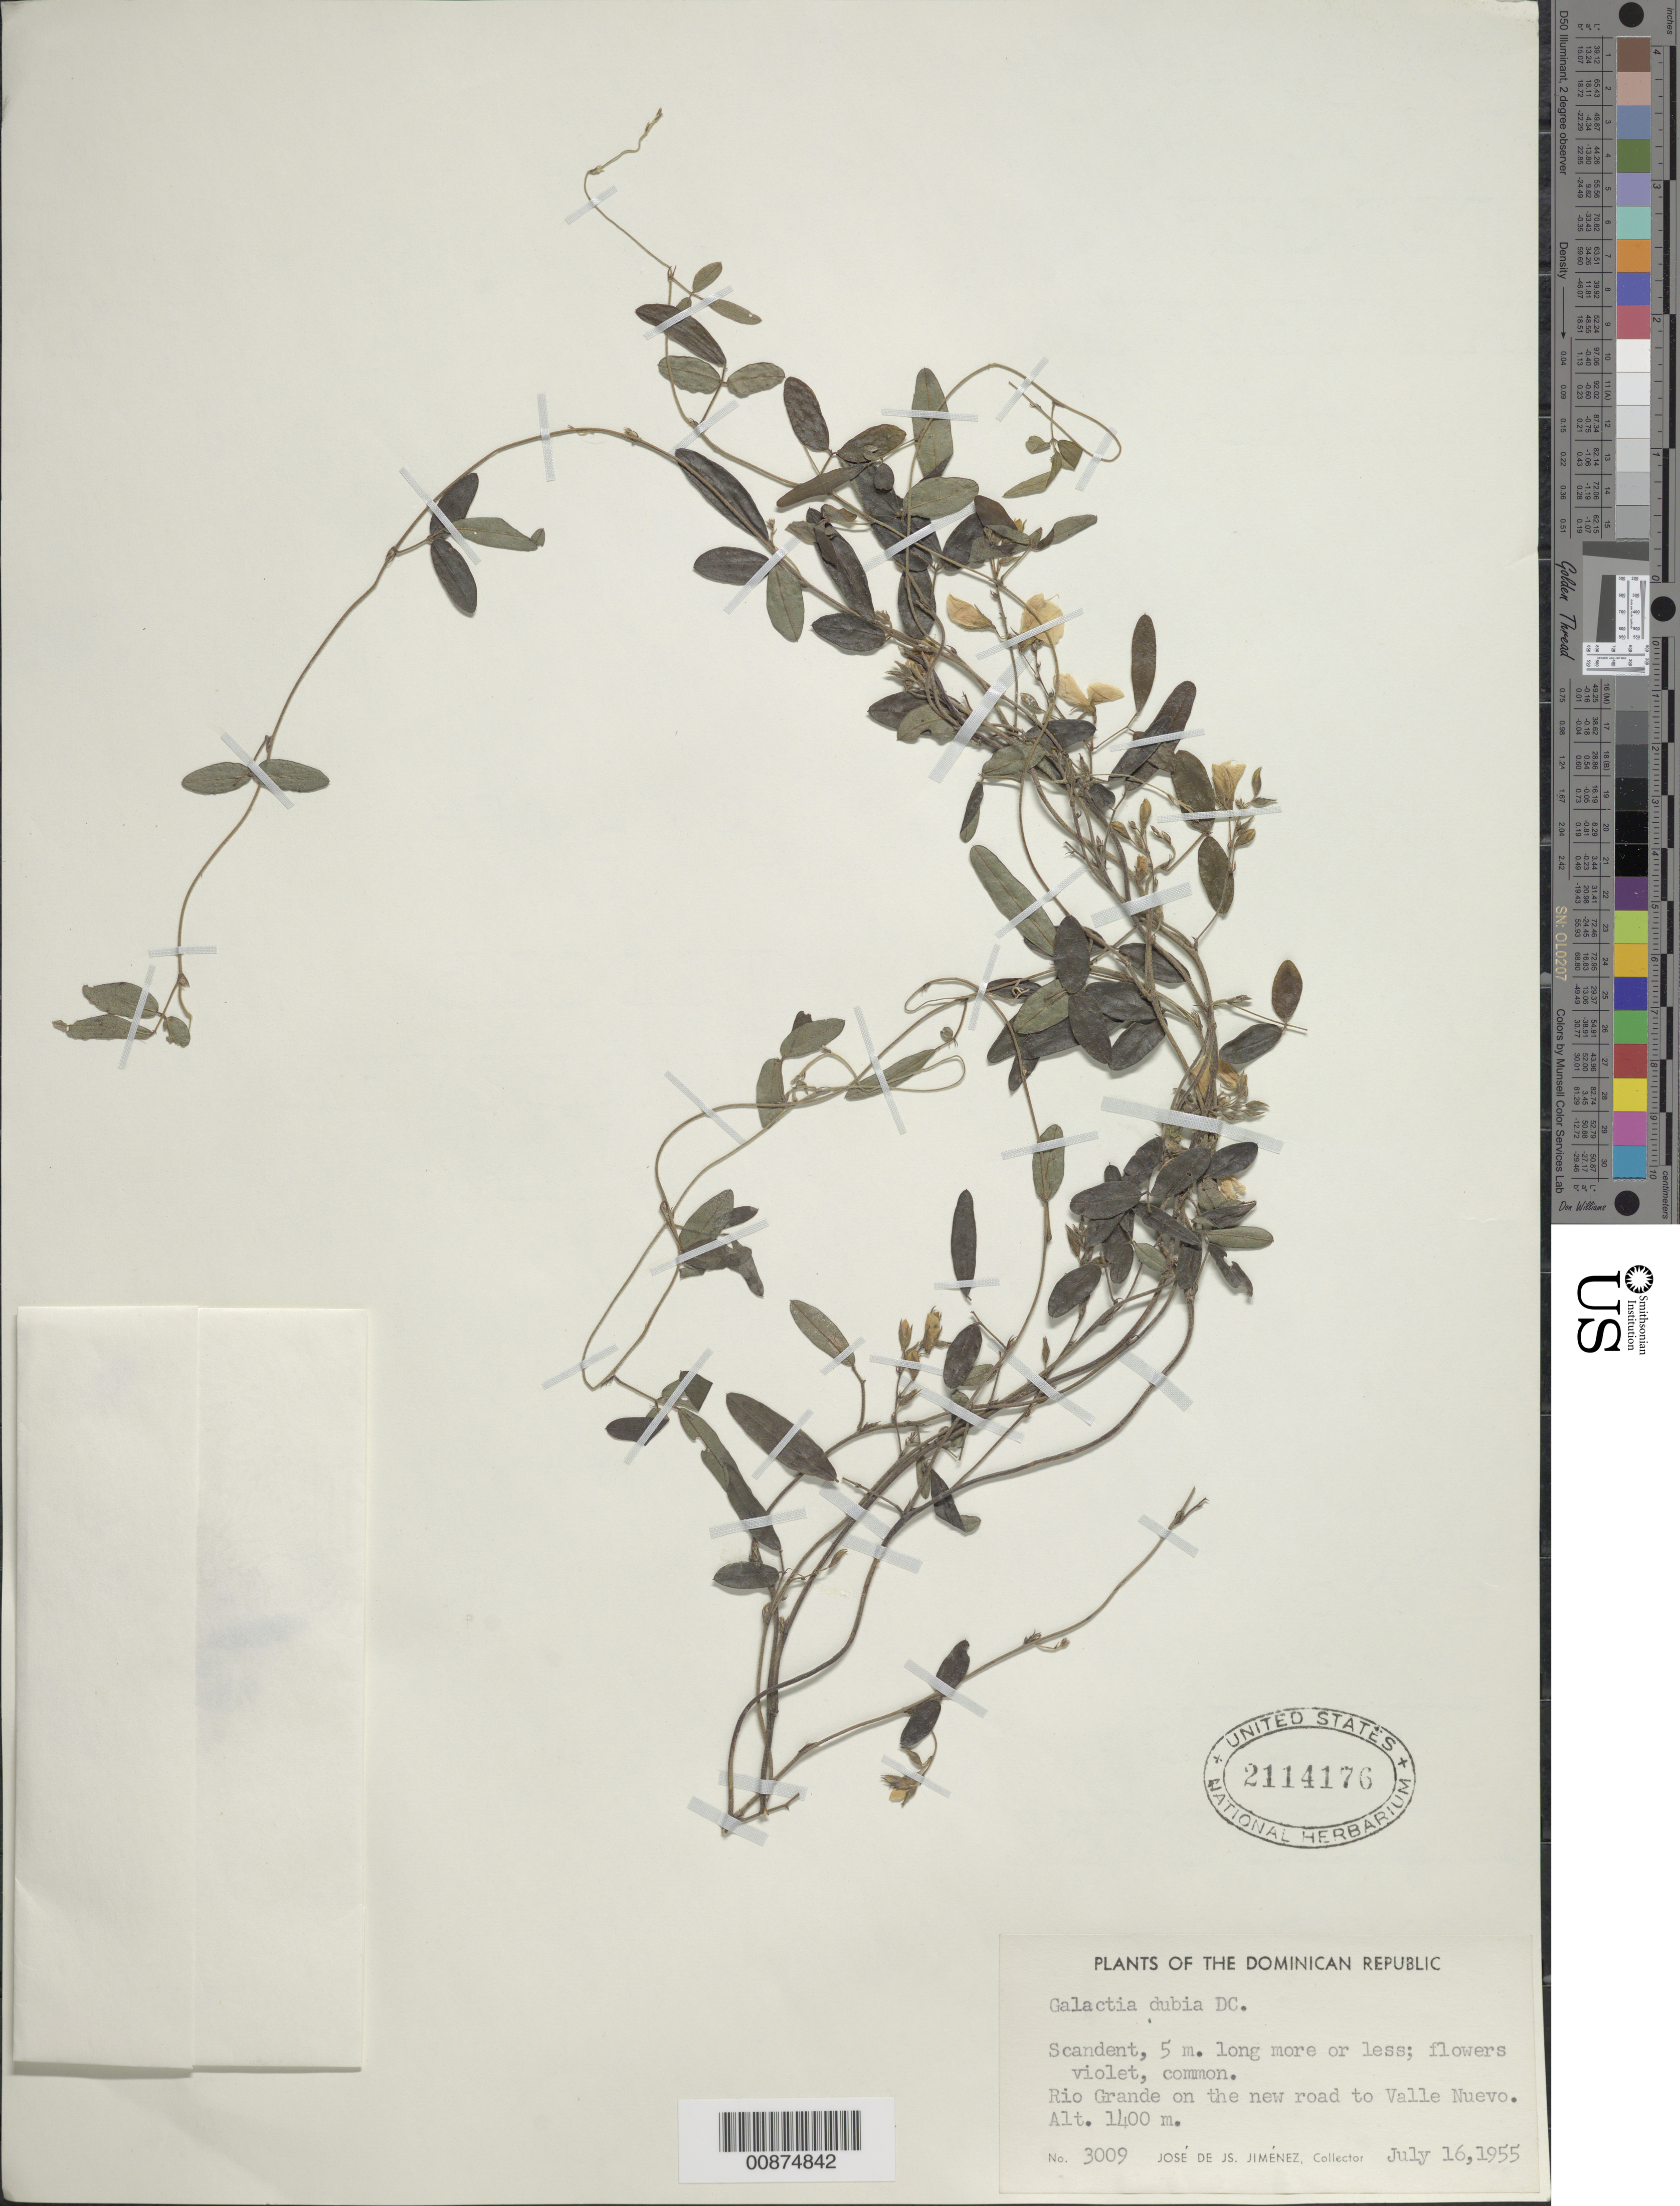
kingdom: Plantae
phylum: Tracheophyta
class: Magnoliopsida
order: Fabales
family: Fabaceae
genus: Galactia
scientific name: Galactia dubia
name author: DC.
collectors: J. J. Jiménez Almonte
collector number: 3009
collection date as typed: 16 Jul 1955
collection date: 1955-07-16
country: Dominican Republic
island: Hispaniola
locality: Río Grande on the new road to Valle Nuevo.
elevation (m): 1400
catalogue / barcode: US 2114176